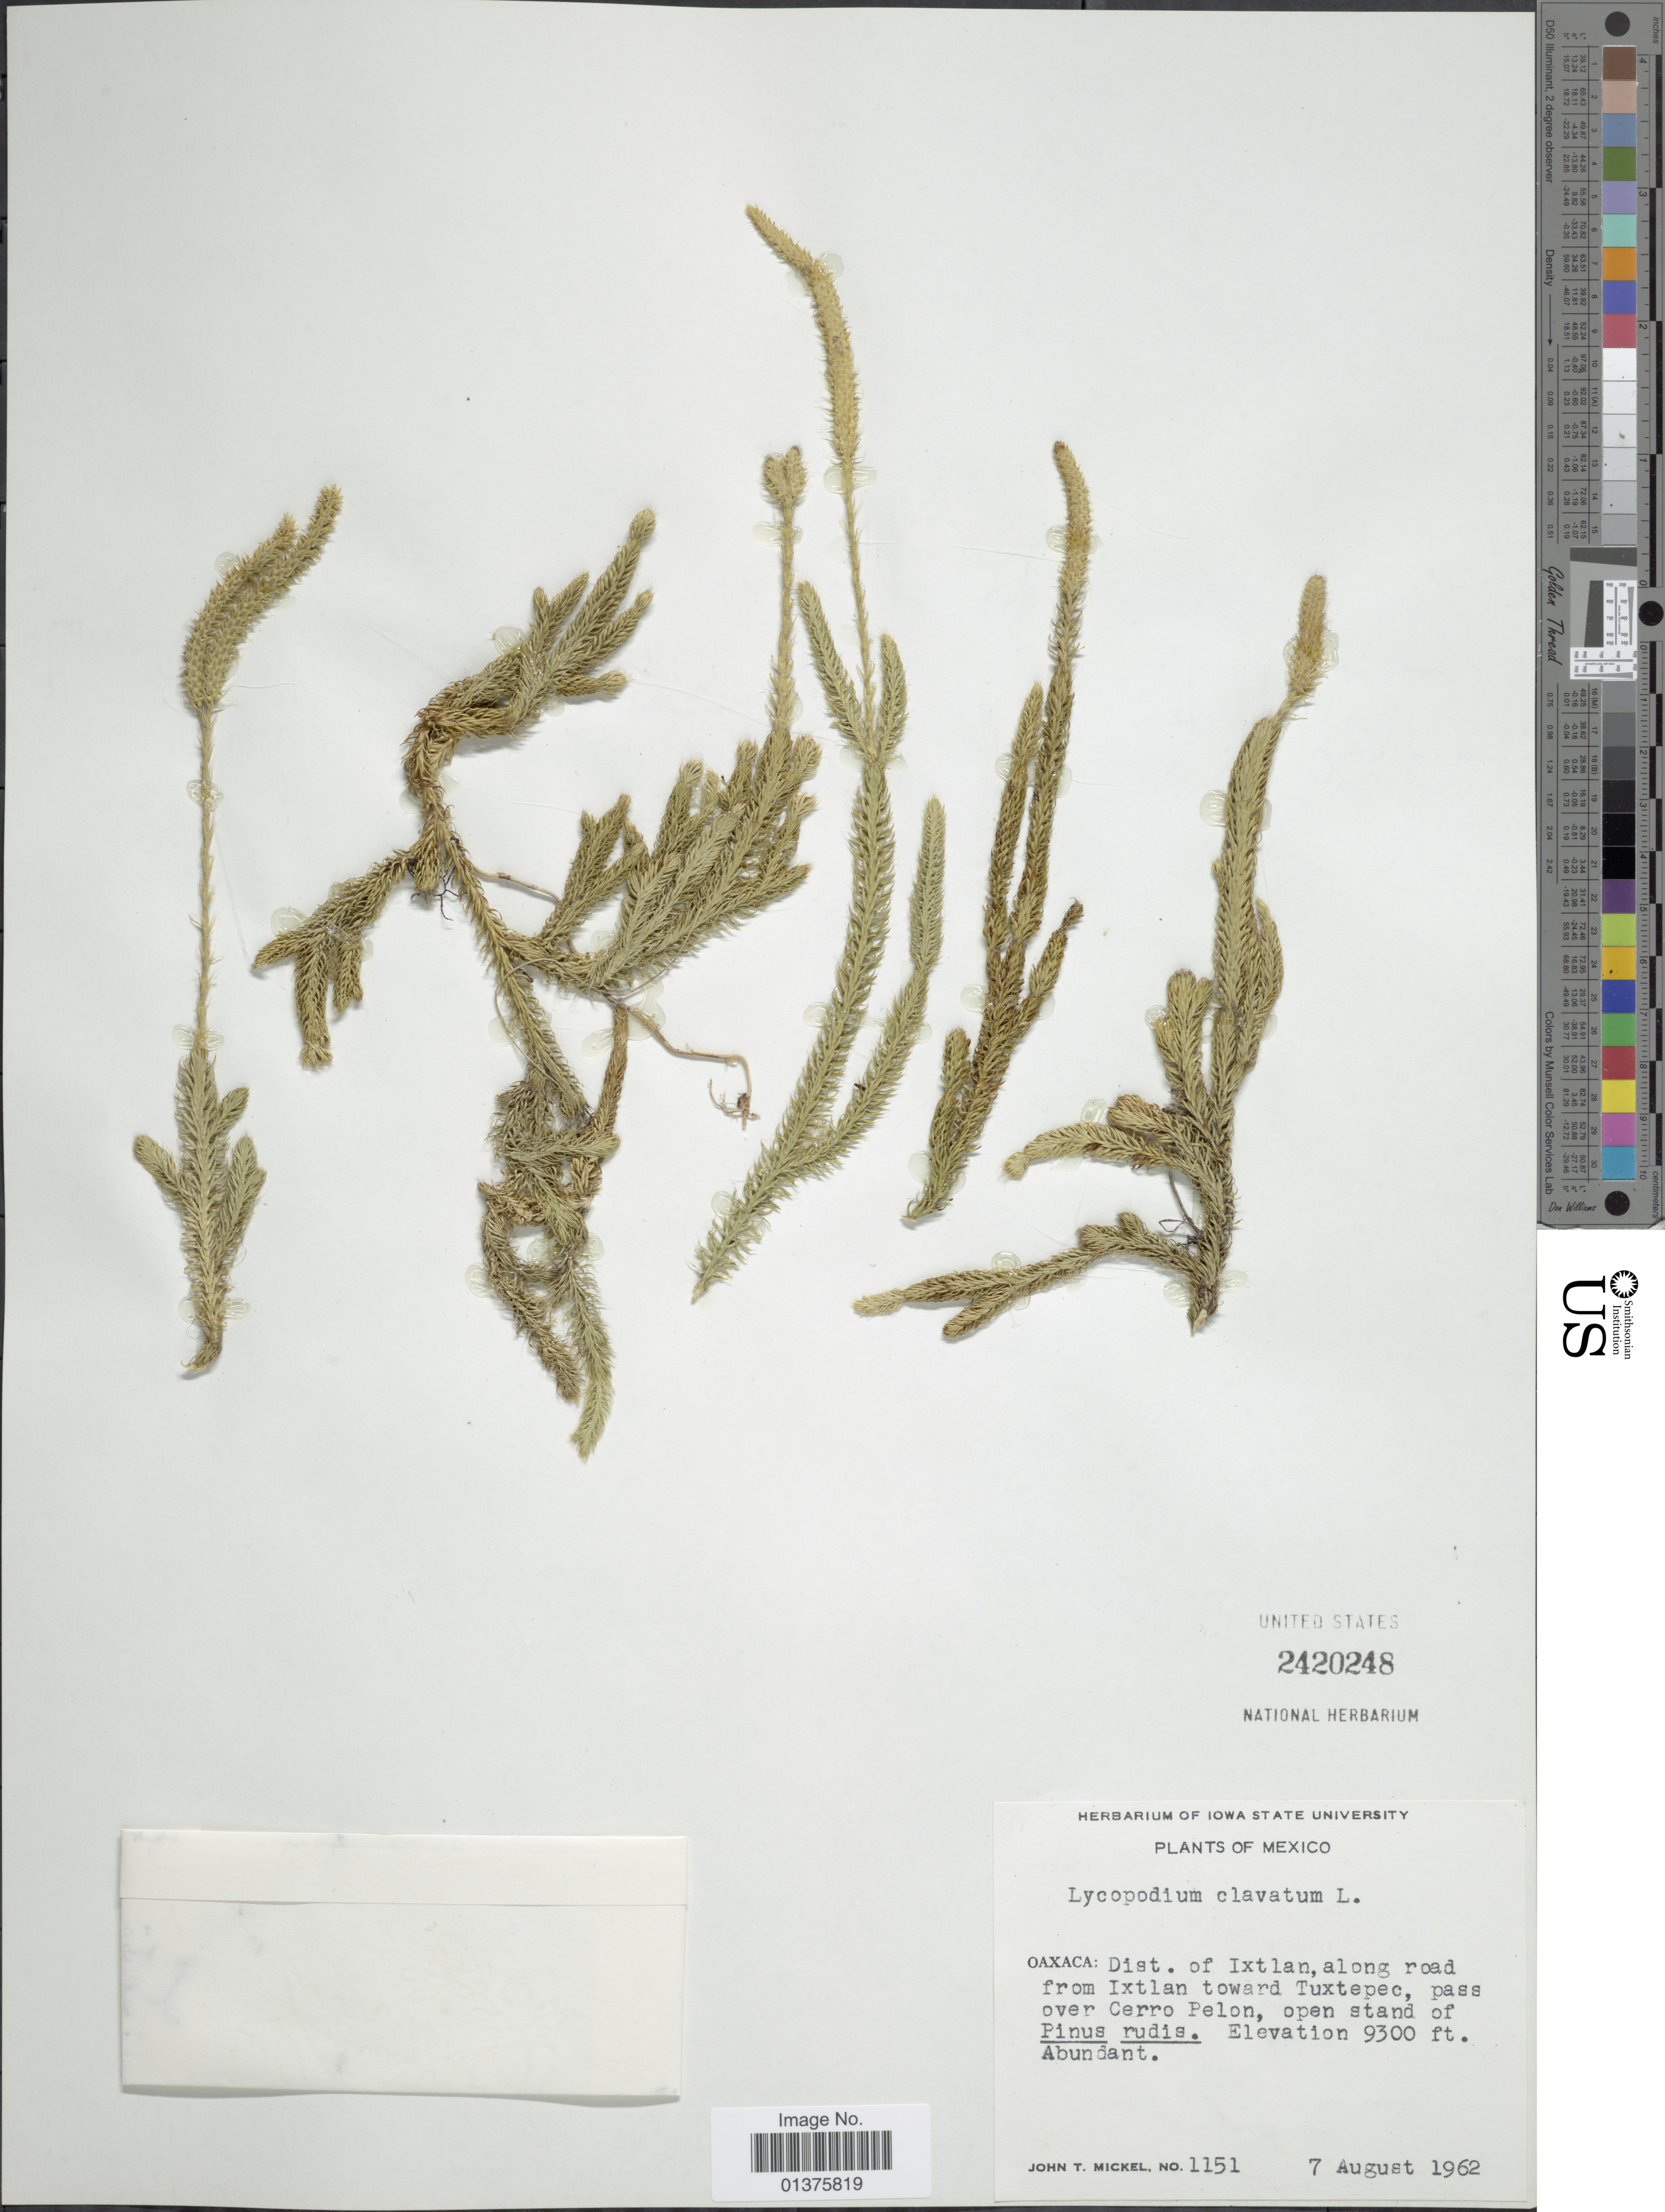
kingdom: Plantae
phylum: Tracheophyta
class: Lycopodiopsida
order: Lycopodiales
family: Lycopodiaceae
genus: Lycopodium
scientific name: Lycopodium clavatum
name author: L.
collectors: J. T. Mickel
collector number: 1151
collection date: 1962-08-07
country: Mexico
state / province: Oaxaca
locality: Dist. of Ixtlan, along road from Ixtlan toward Tuxtepec, pass over Cerra Pelon, open stand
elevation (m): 2835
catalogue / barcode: US 2420248